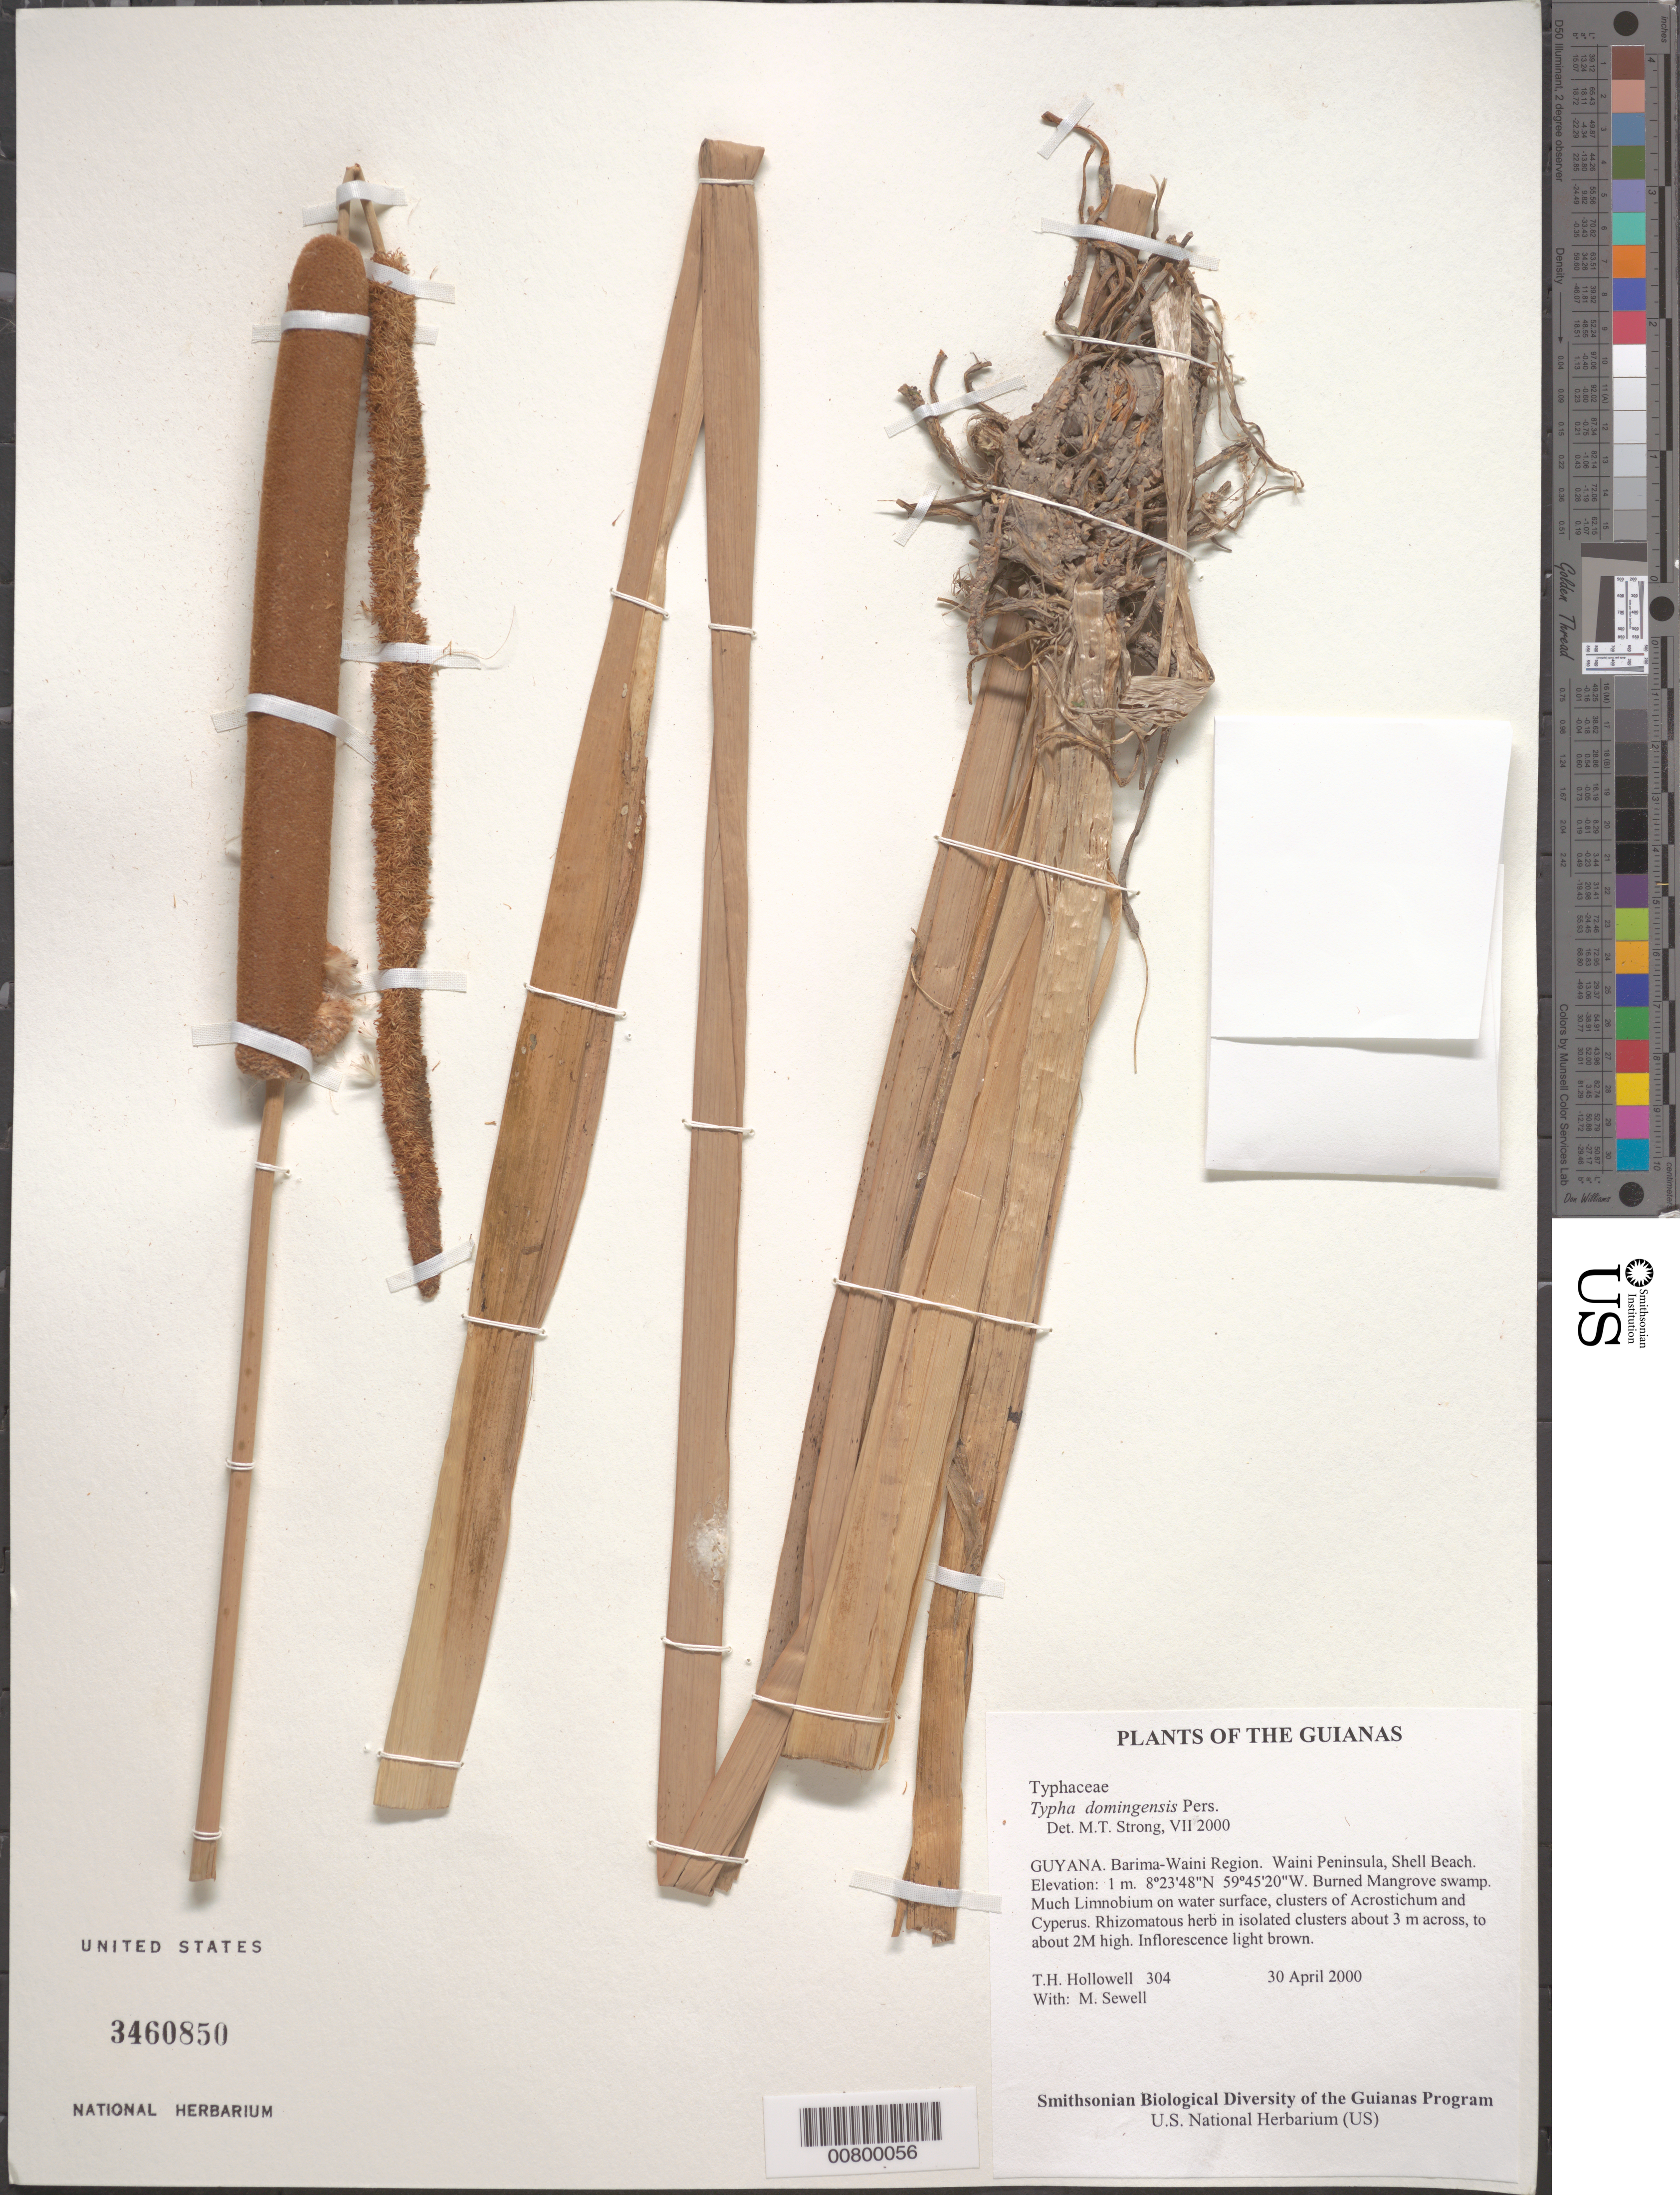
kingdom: Plantae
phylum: Tracheophyta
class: Liliopsida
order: Poales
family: Typhaceae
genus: Typha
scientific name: Typha domingensis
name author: Pers.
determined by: Strong, M. T., (US), Smithsonian Institution - National Museum of Natural History (UNITED STATES)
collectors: T. Hollowell & M. Sewell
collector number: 304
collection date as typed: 30 April 2000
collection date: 2000-04-30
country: Guyana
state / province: Barima-Waini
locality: Waini Peninsula, Shell Beach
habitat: Burned Mangrove swamp. Much Limnobium on water surface, clusters of Acrostichum and Cyperus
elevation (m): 1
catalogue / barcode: US 3460850